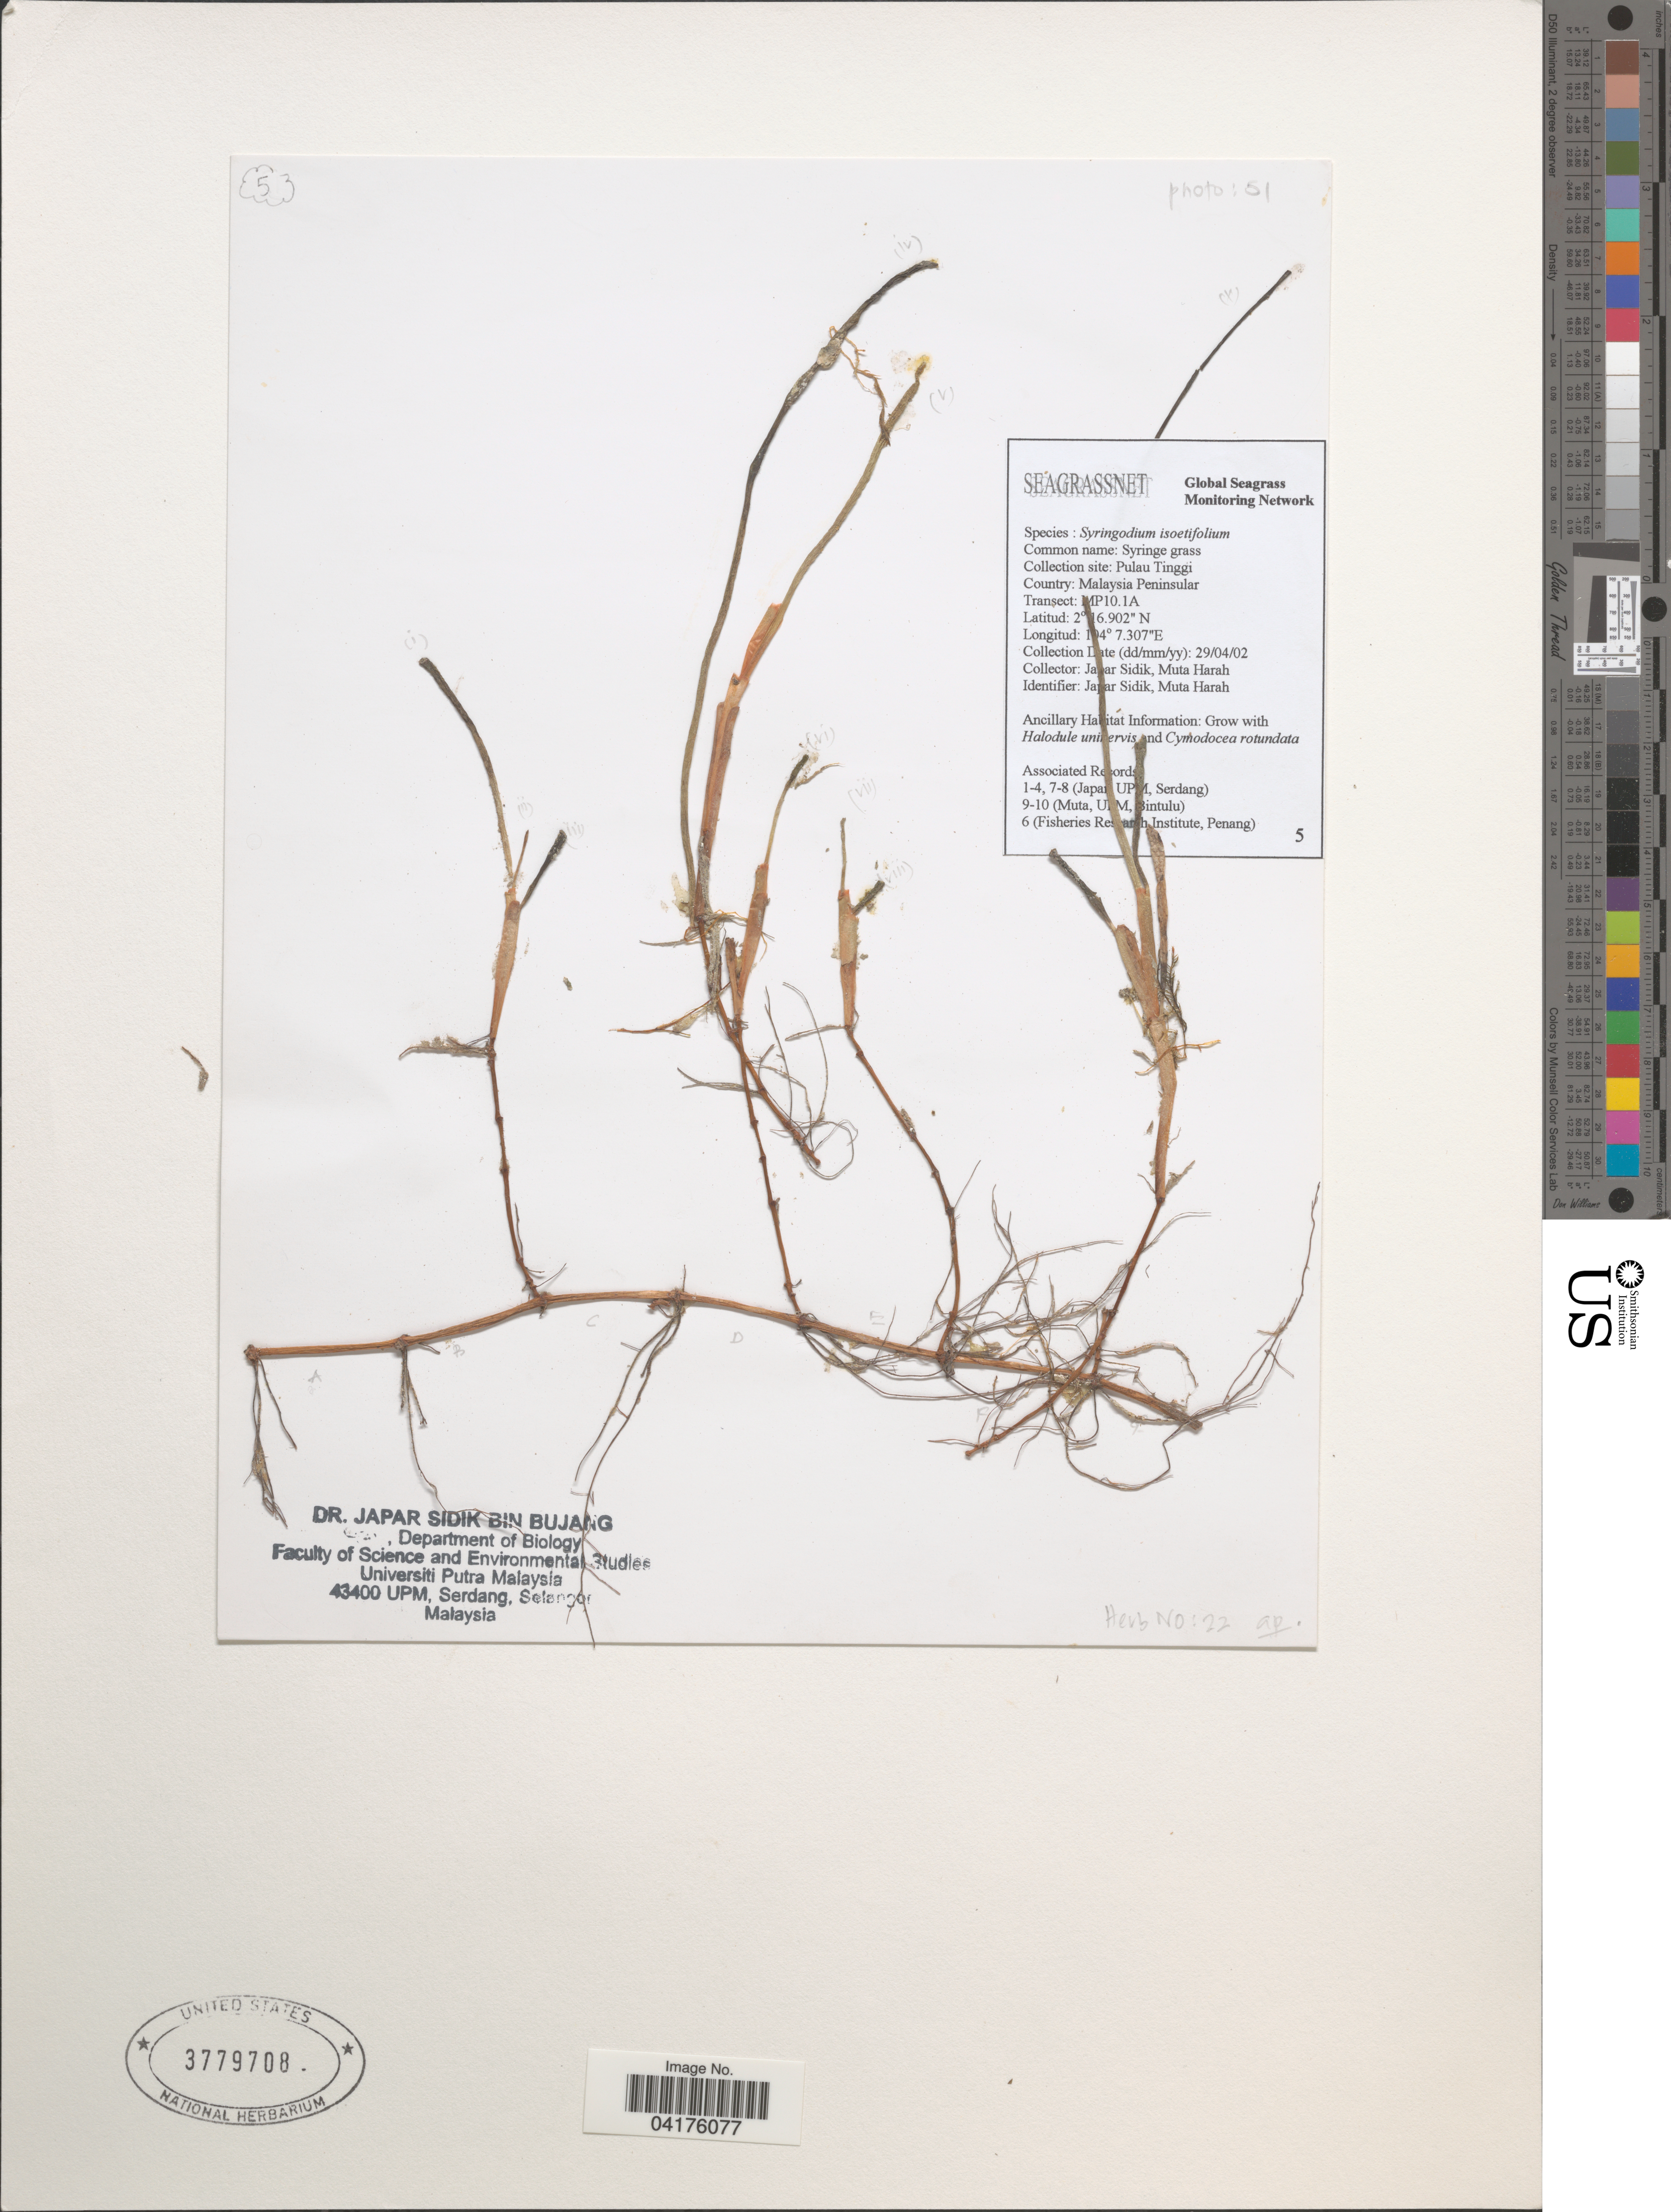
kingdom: Plantae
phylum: Tracheophyta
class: Liliopsida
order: Alismatales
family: Cymodoceaceae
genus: Syringodium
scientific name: Syringodium isoetifolium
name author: (Asch.) Dandy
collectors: J. Sidik & M. Harah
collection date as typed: Transcribed d/m/y: 29/4/2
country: Malaysia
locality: Pulau Tinggi. Malaysia Peninsular. Transect: MP10.1A.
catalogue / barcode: US 3779708